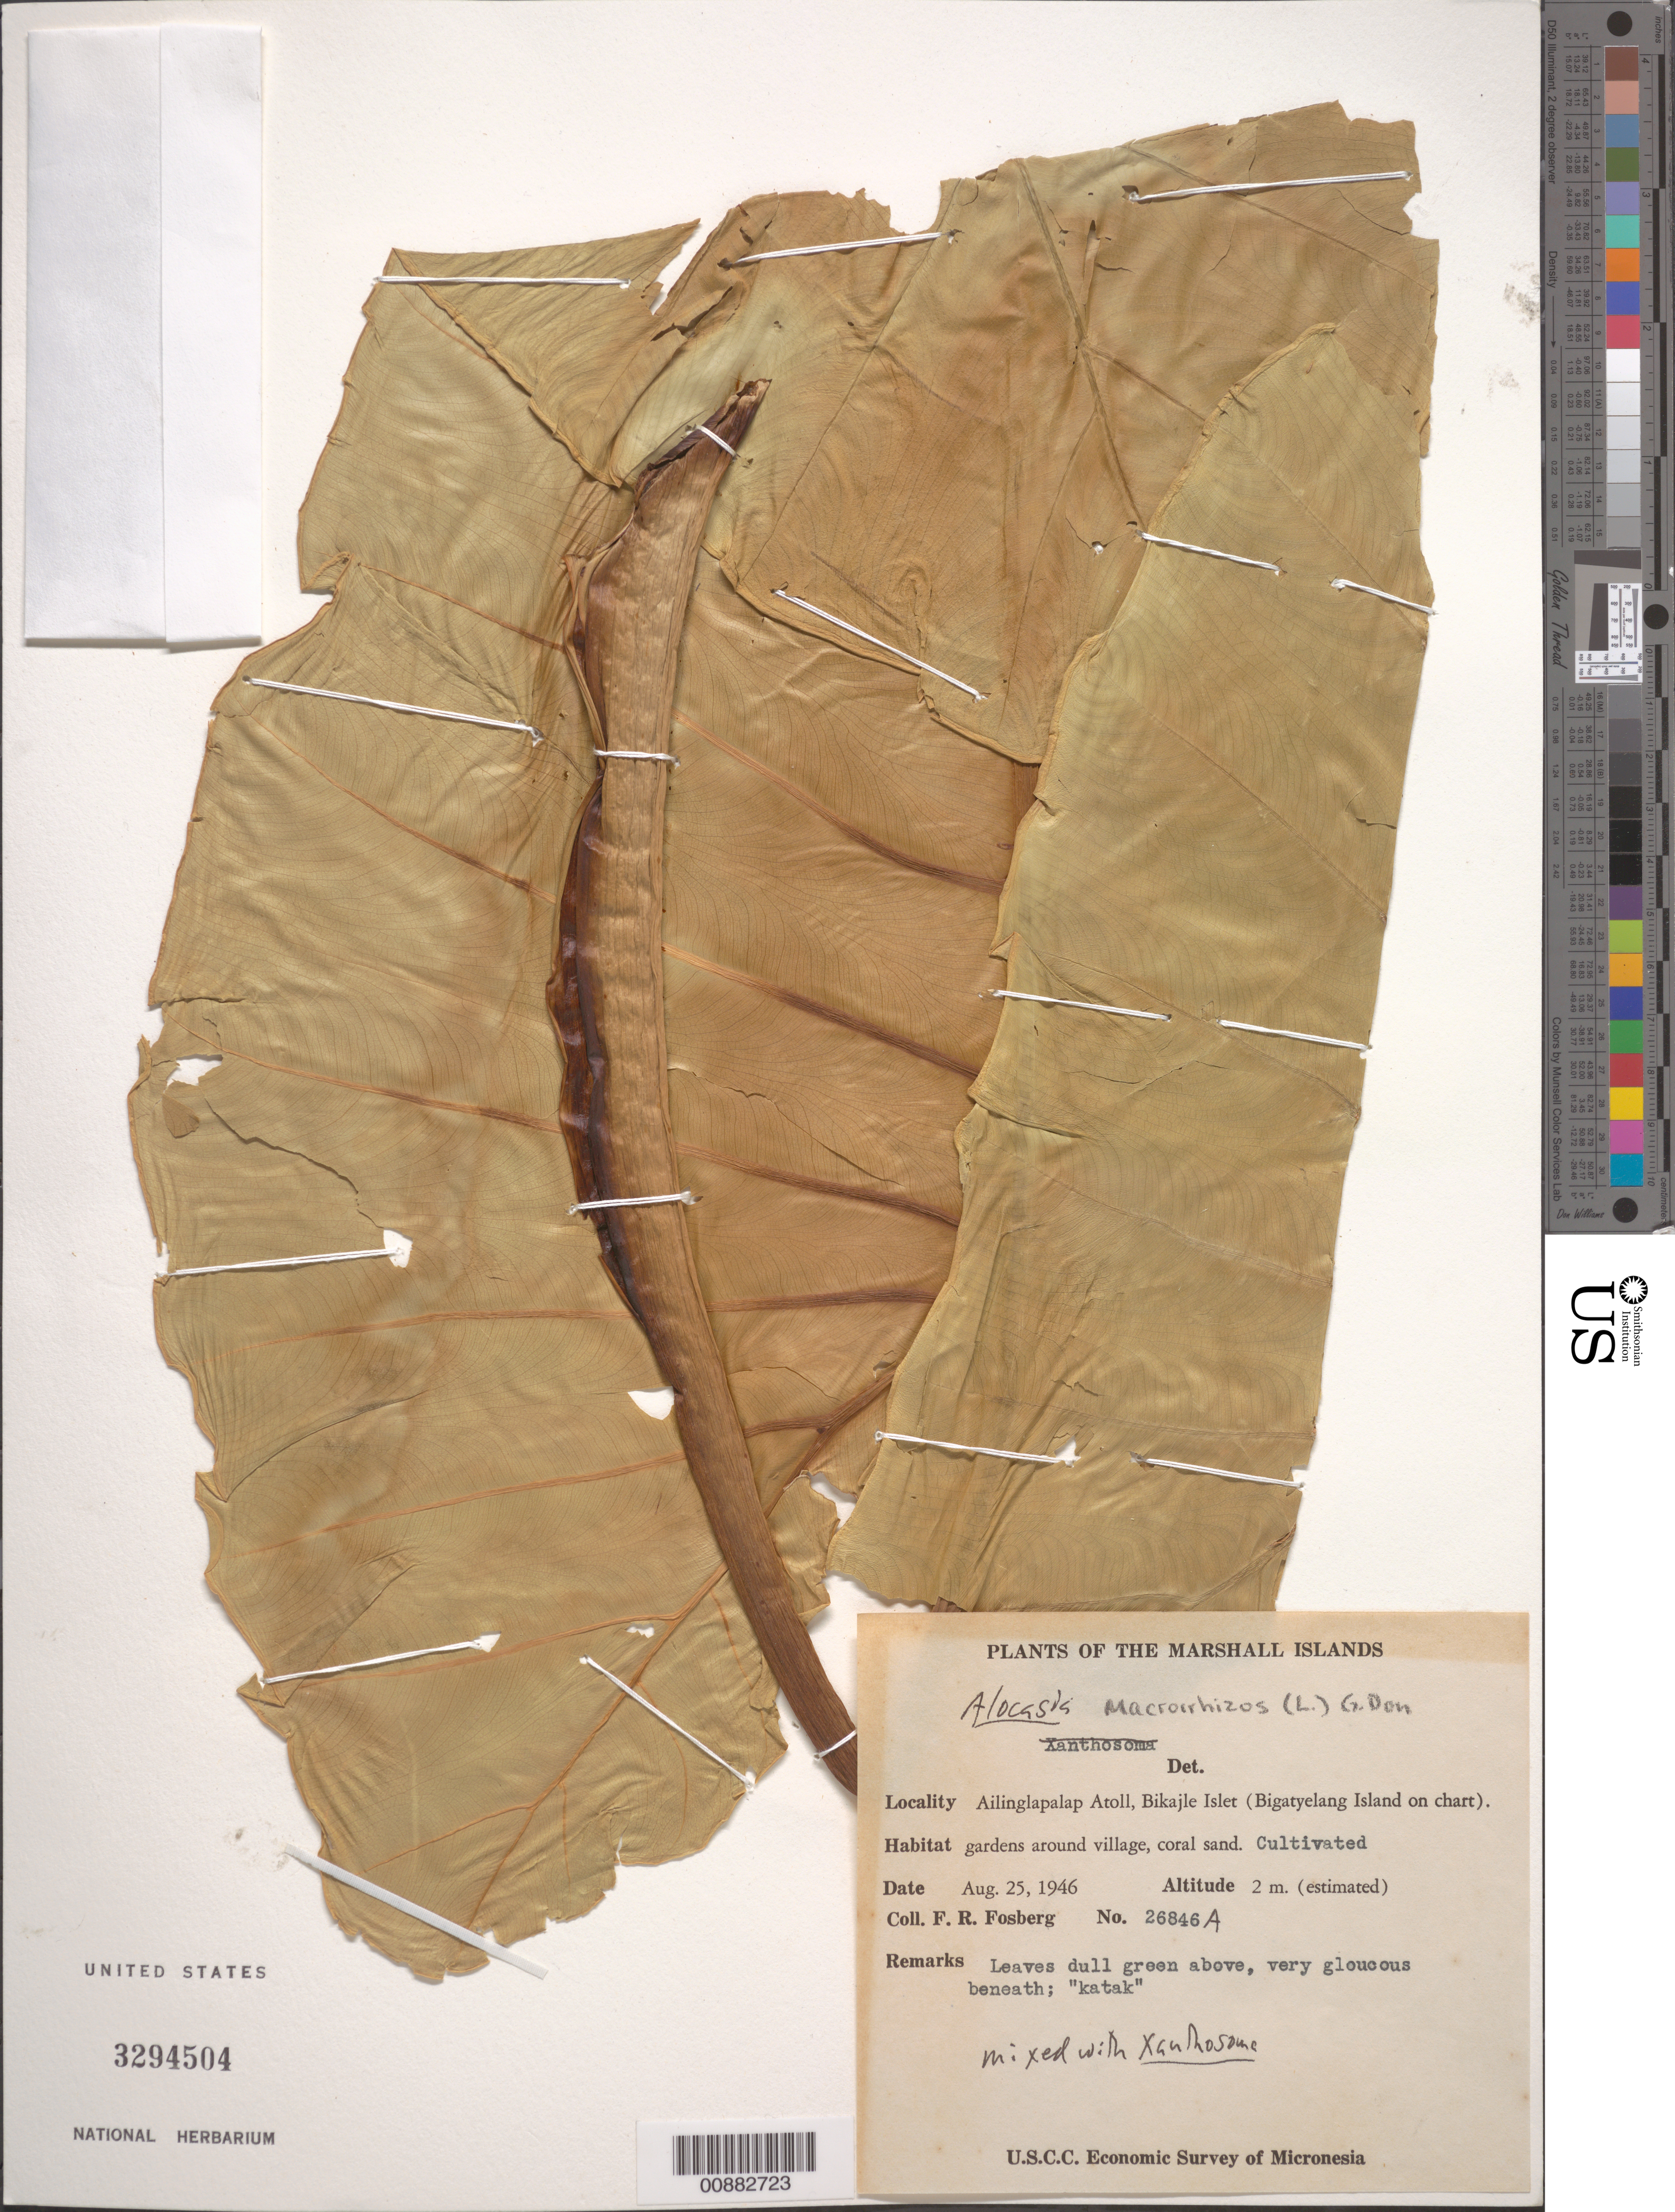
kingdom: Plantae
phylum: Tracheophyta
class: Liliopsida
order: Alismatales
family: Araceae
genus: Alocasia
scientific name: Alocasia macrorrhizos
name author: (L.) G. Don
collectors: F. R. Fosberg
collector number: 26846 A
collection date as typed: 25 Aug 1946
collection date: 1946-08-25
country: Marshall Islands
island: Ailinglaplap [Ailinglapalap] Atoll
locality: Kiajle Islet (Bigatyelang I.)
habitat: Gardens around village, coral sand.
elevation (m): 2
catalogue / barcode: US 3294504